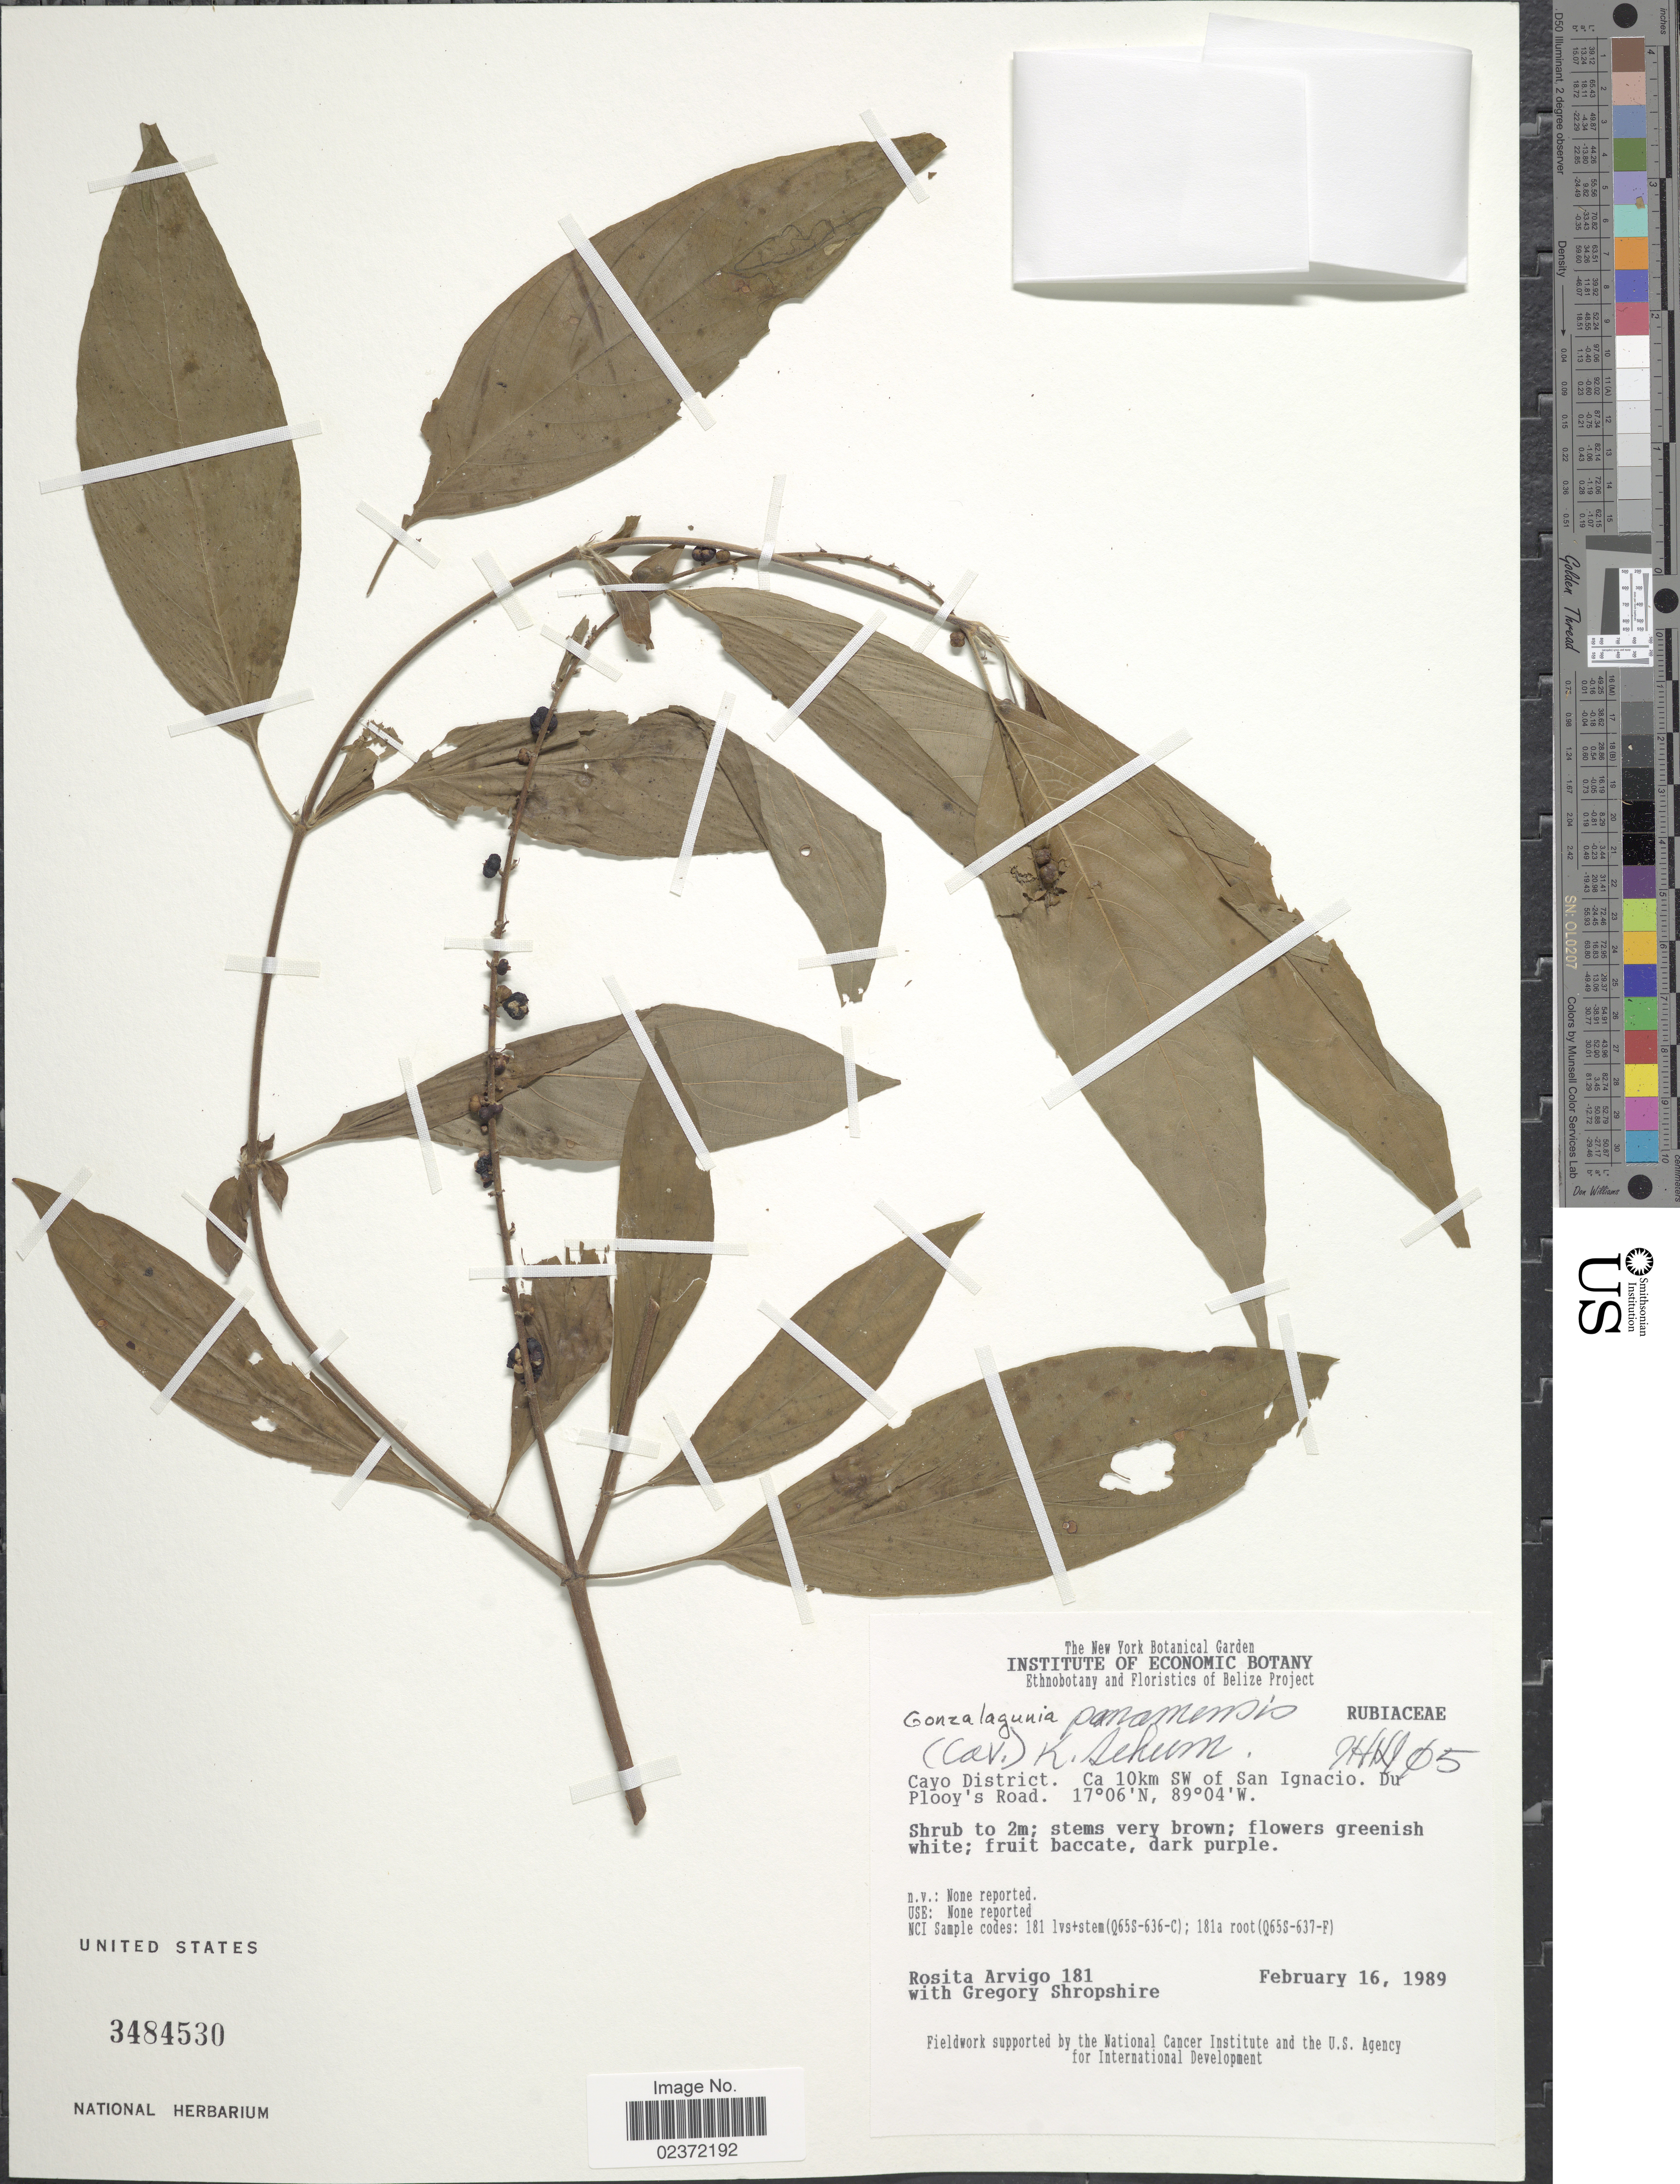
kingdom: Plantae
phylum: Tracheophyta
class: Magnoliopsida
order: Gentianales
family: Rubiaceae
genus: Gonzalagunia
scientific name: Gonzalagunia panamensis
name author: (Cav.) K. Schum.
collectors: R. Arvigo & G. Shropshire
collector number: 181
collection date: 1989-02-16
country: Belize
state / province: Cayo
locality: Cayo District, ca 10 km SW of San Ignacio, Du Plooy's Road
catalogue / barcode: US 3484530